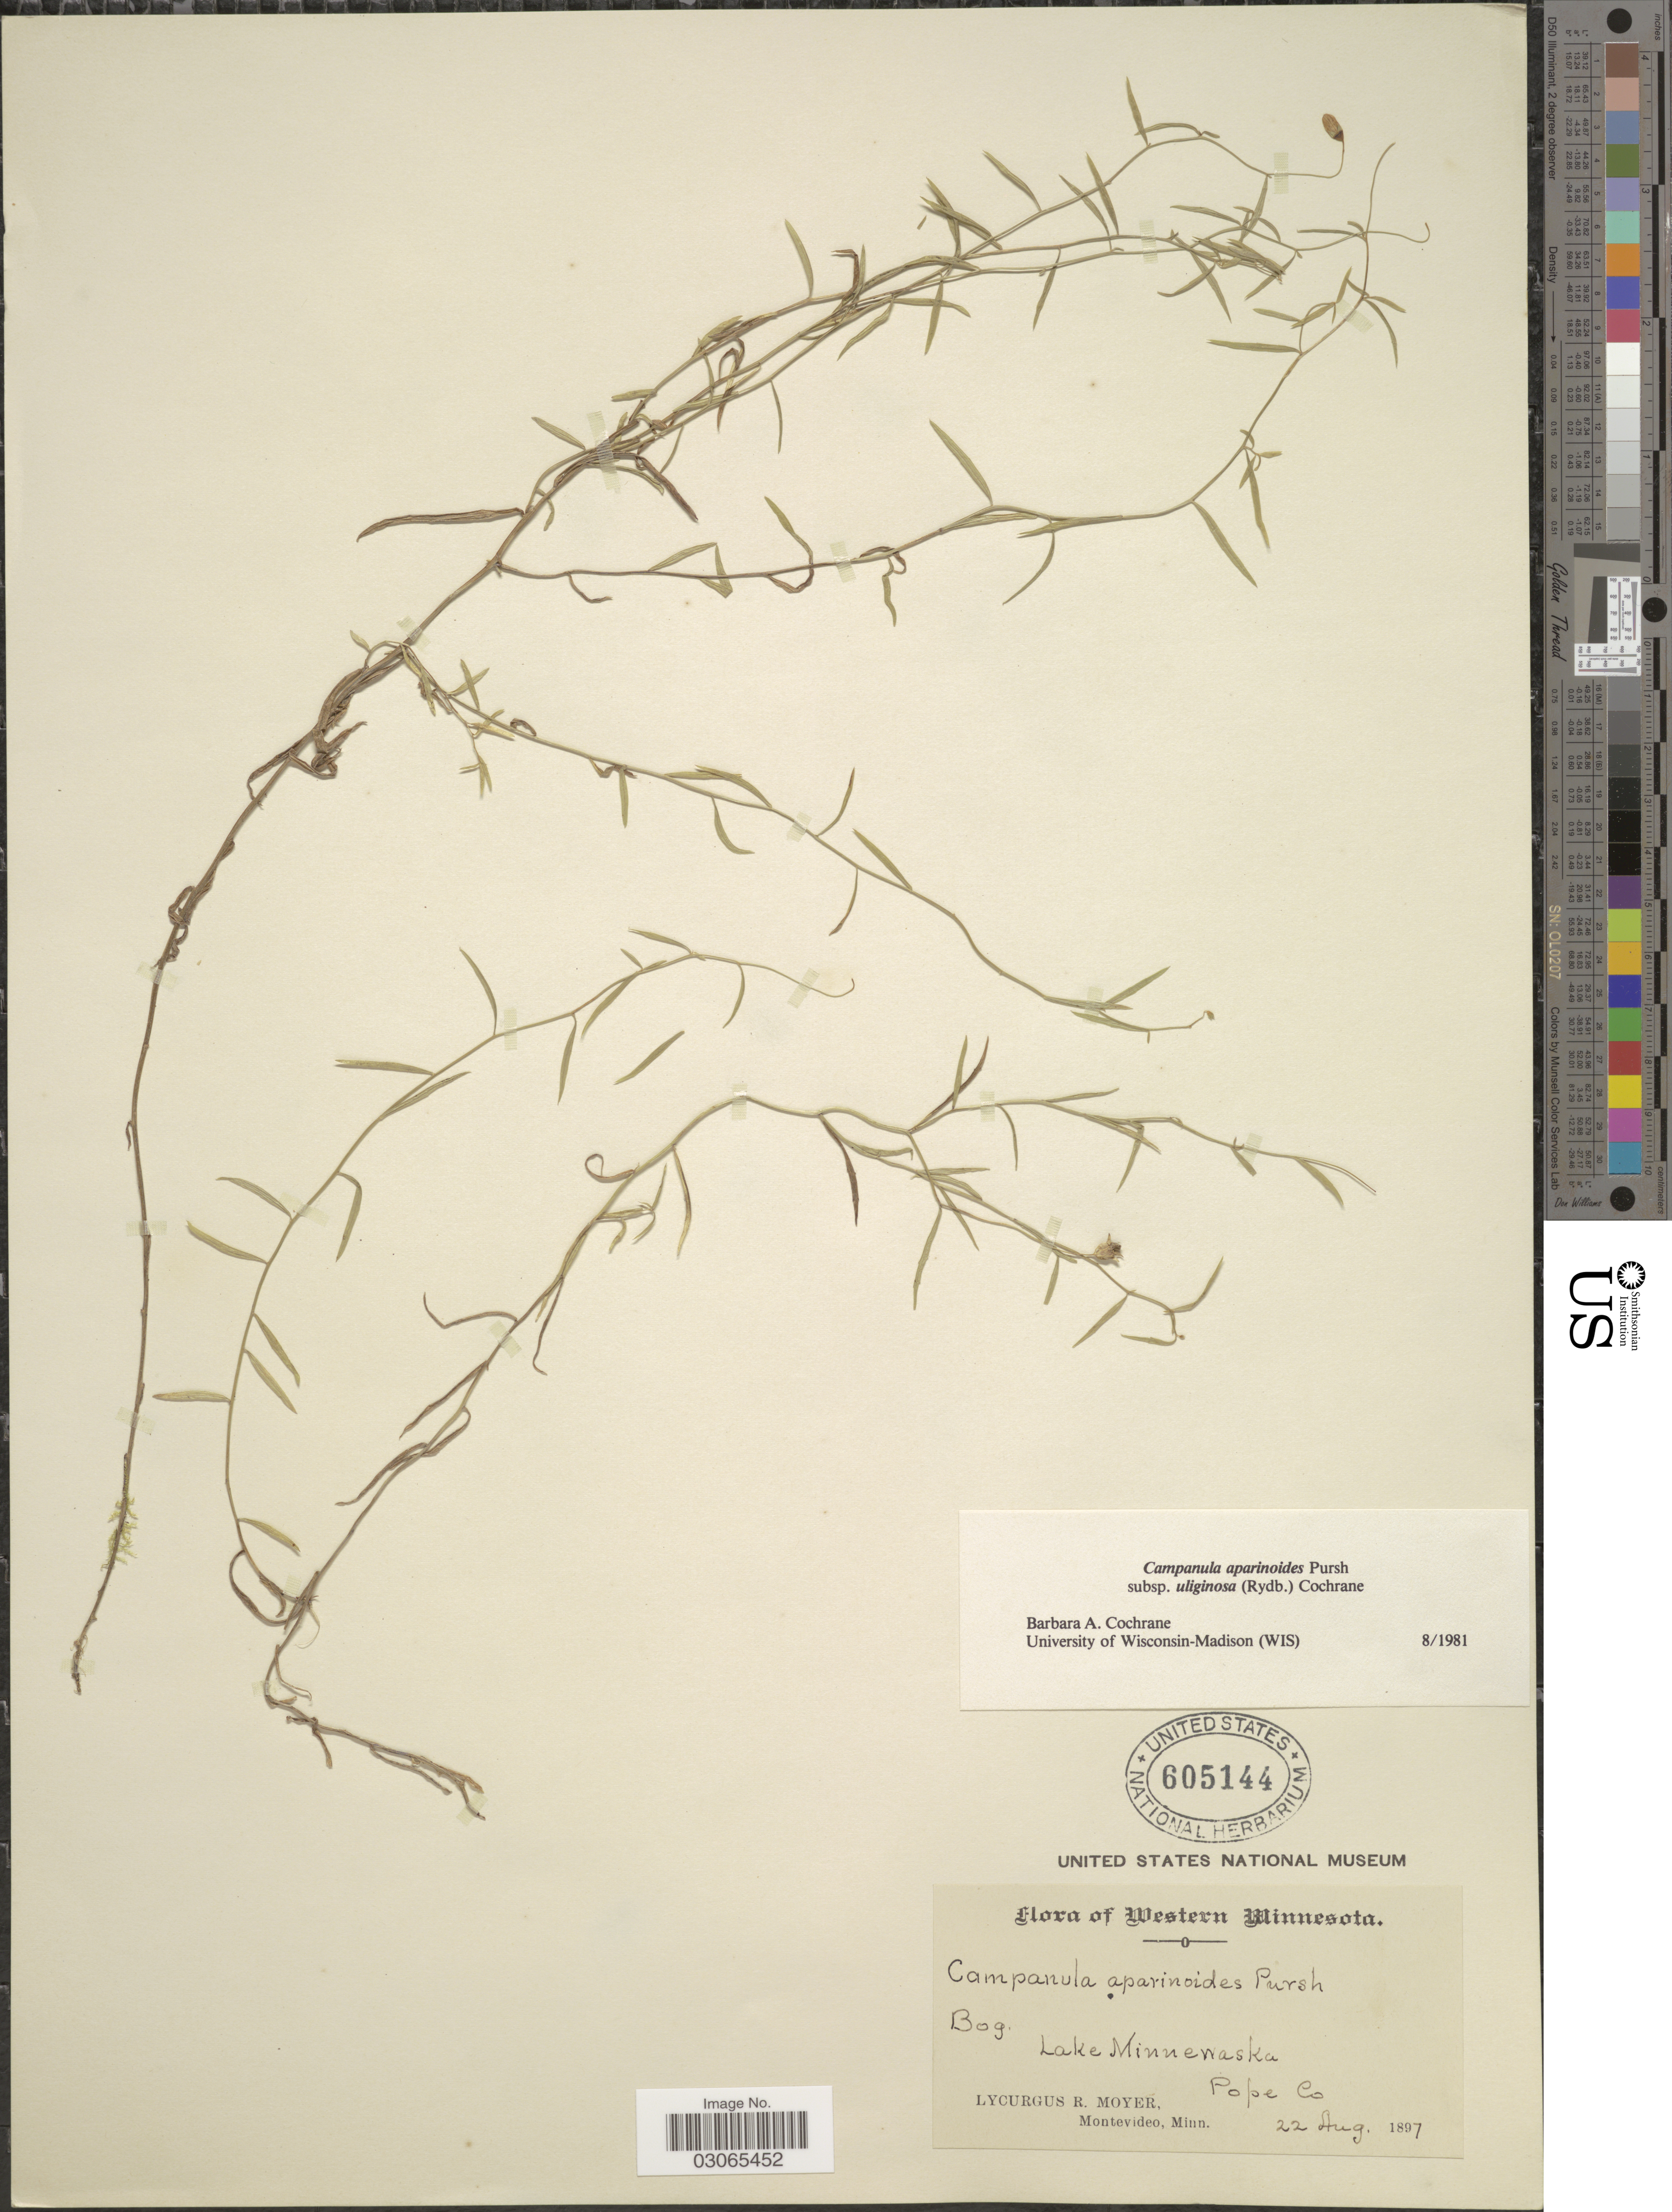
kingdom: Plantae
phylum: Tracheophyta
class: Magnoliopsida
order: Asterales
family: Campanulaceae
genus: Campanula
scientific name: Campanula aparinoides var. uliginosa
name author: (Rydb.) Gleason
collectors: L. Moyer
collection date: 1897-08-22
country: United States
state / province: Minnesota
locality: Western Minnesota. Lake Minnesota. Pope Co.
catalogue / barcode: US 605144